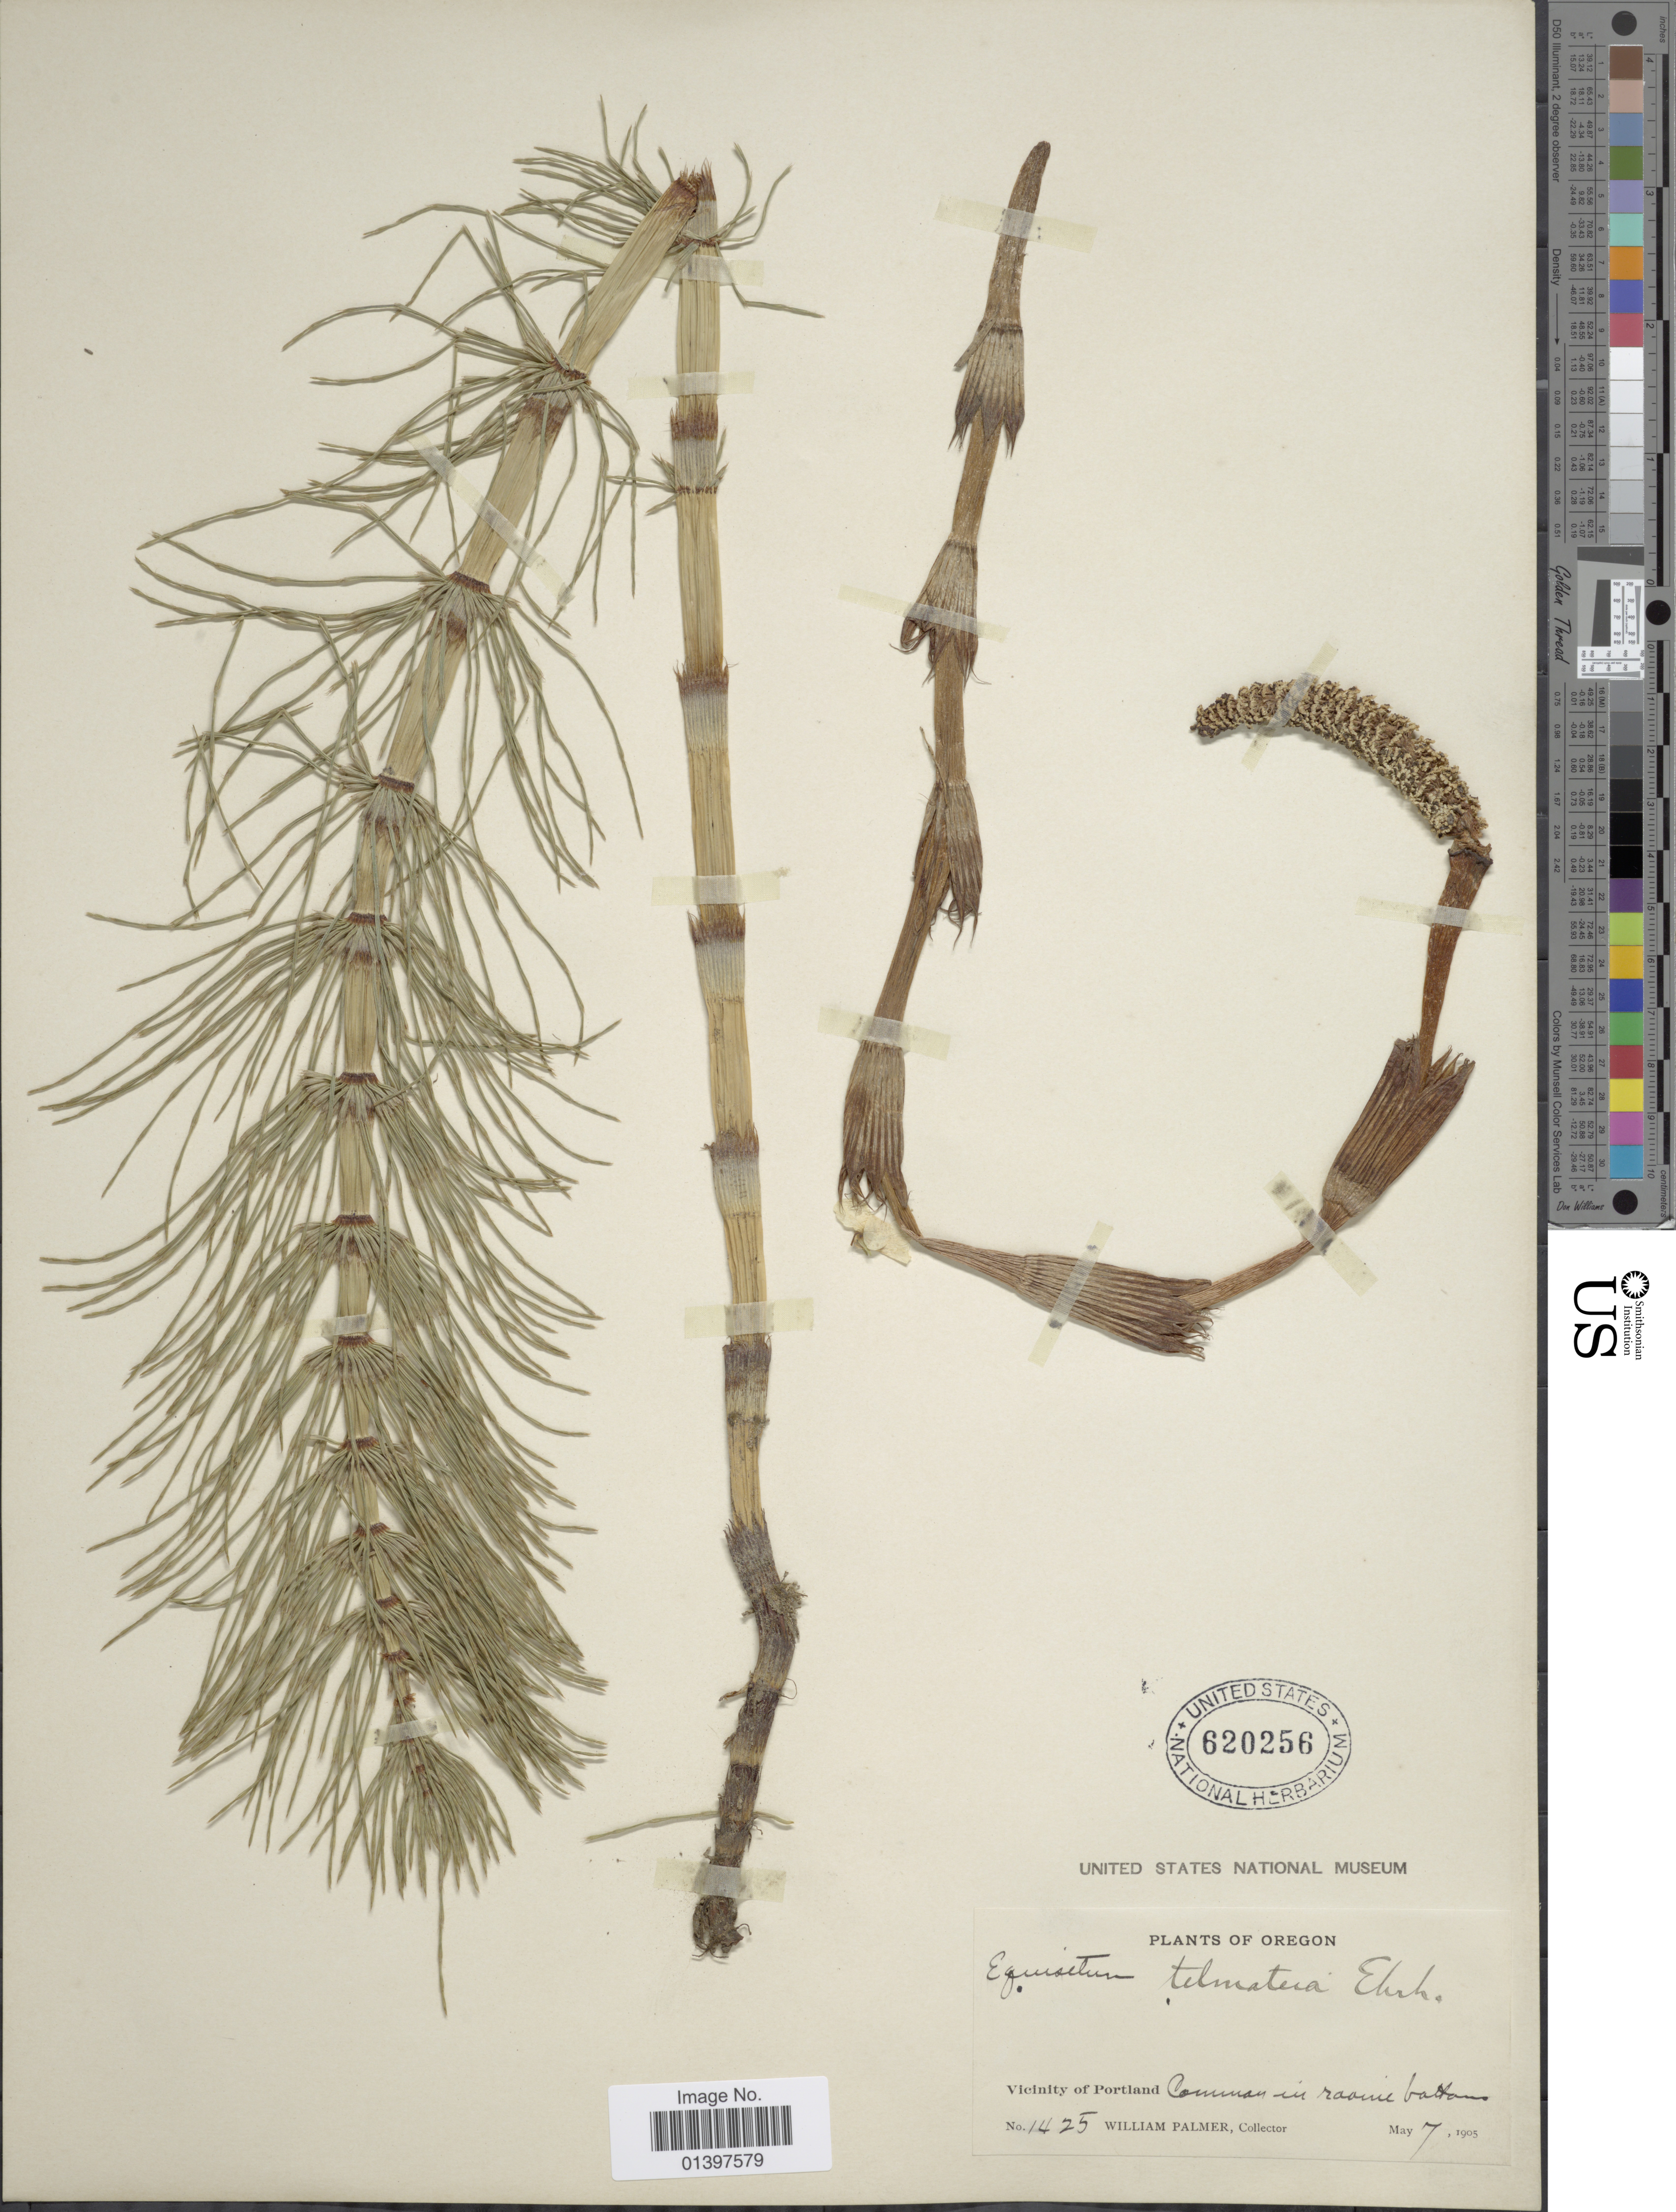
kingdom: Plantae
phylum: Tracheophyta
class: Polypodiopsida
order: Equisetales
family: Equisetaceae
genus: Equisetum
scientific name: Equisetum telmateia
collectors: W. Palmer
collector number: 1425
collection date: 1905-05-07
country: United States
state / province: Oregon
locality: Vicinity of Portland common ravine bottoms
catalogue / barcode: US 620256